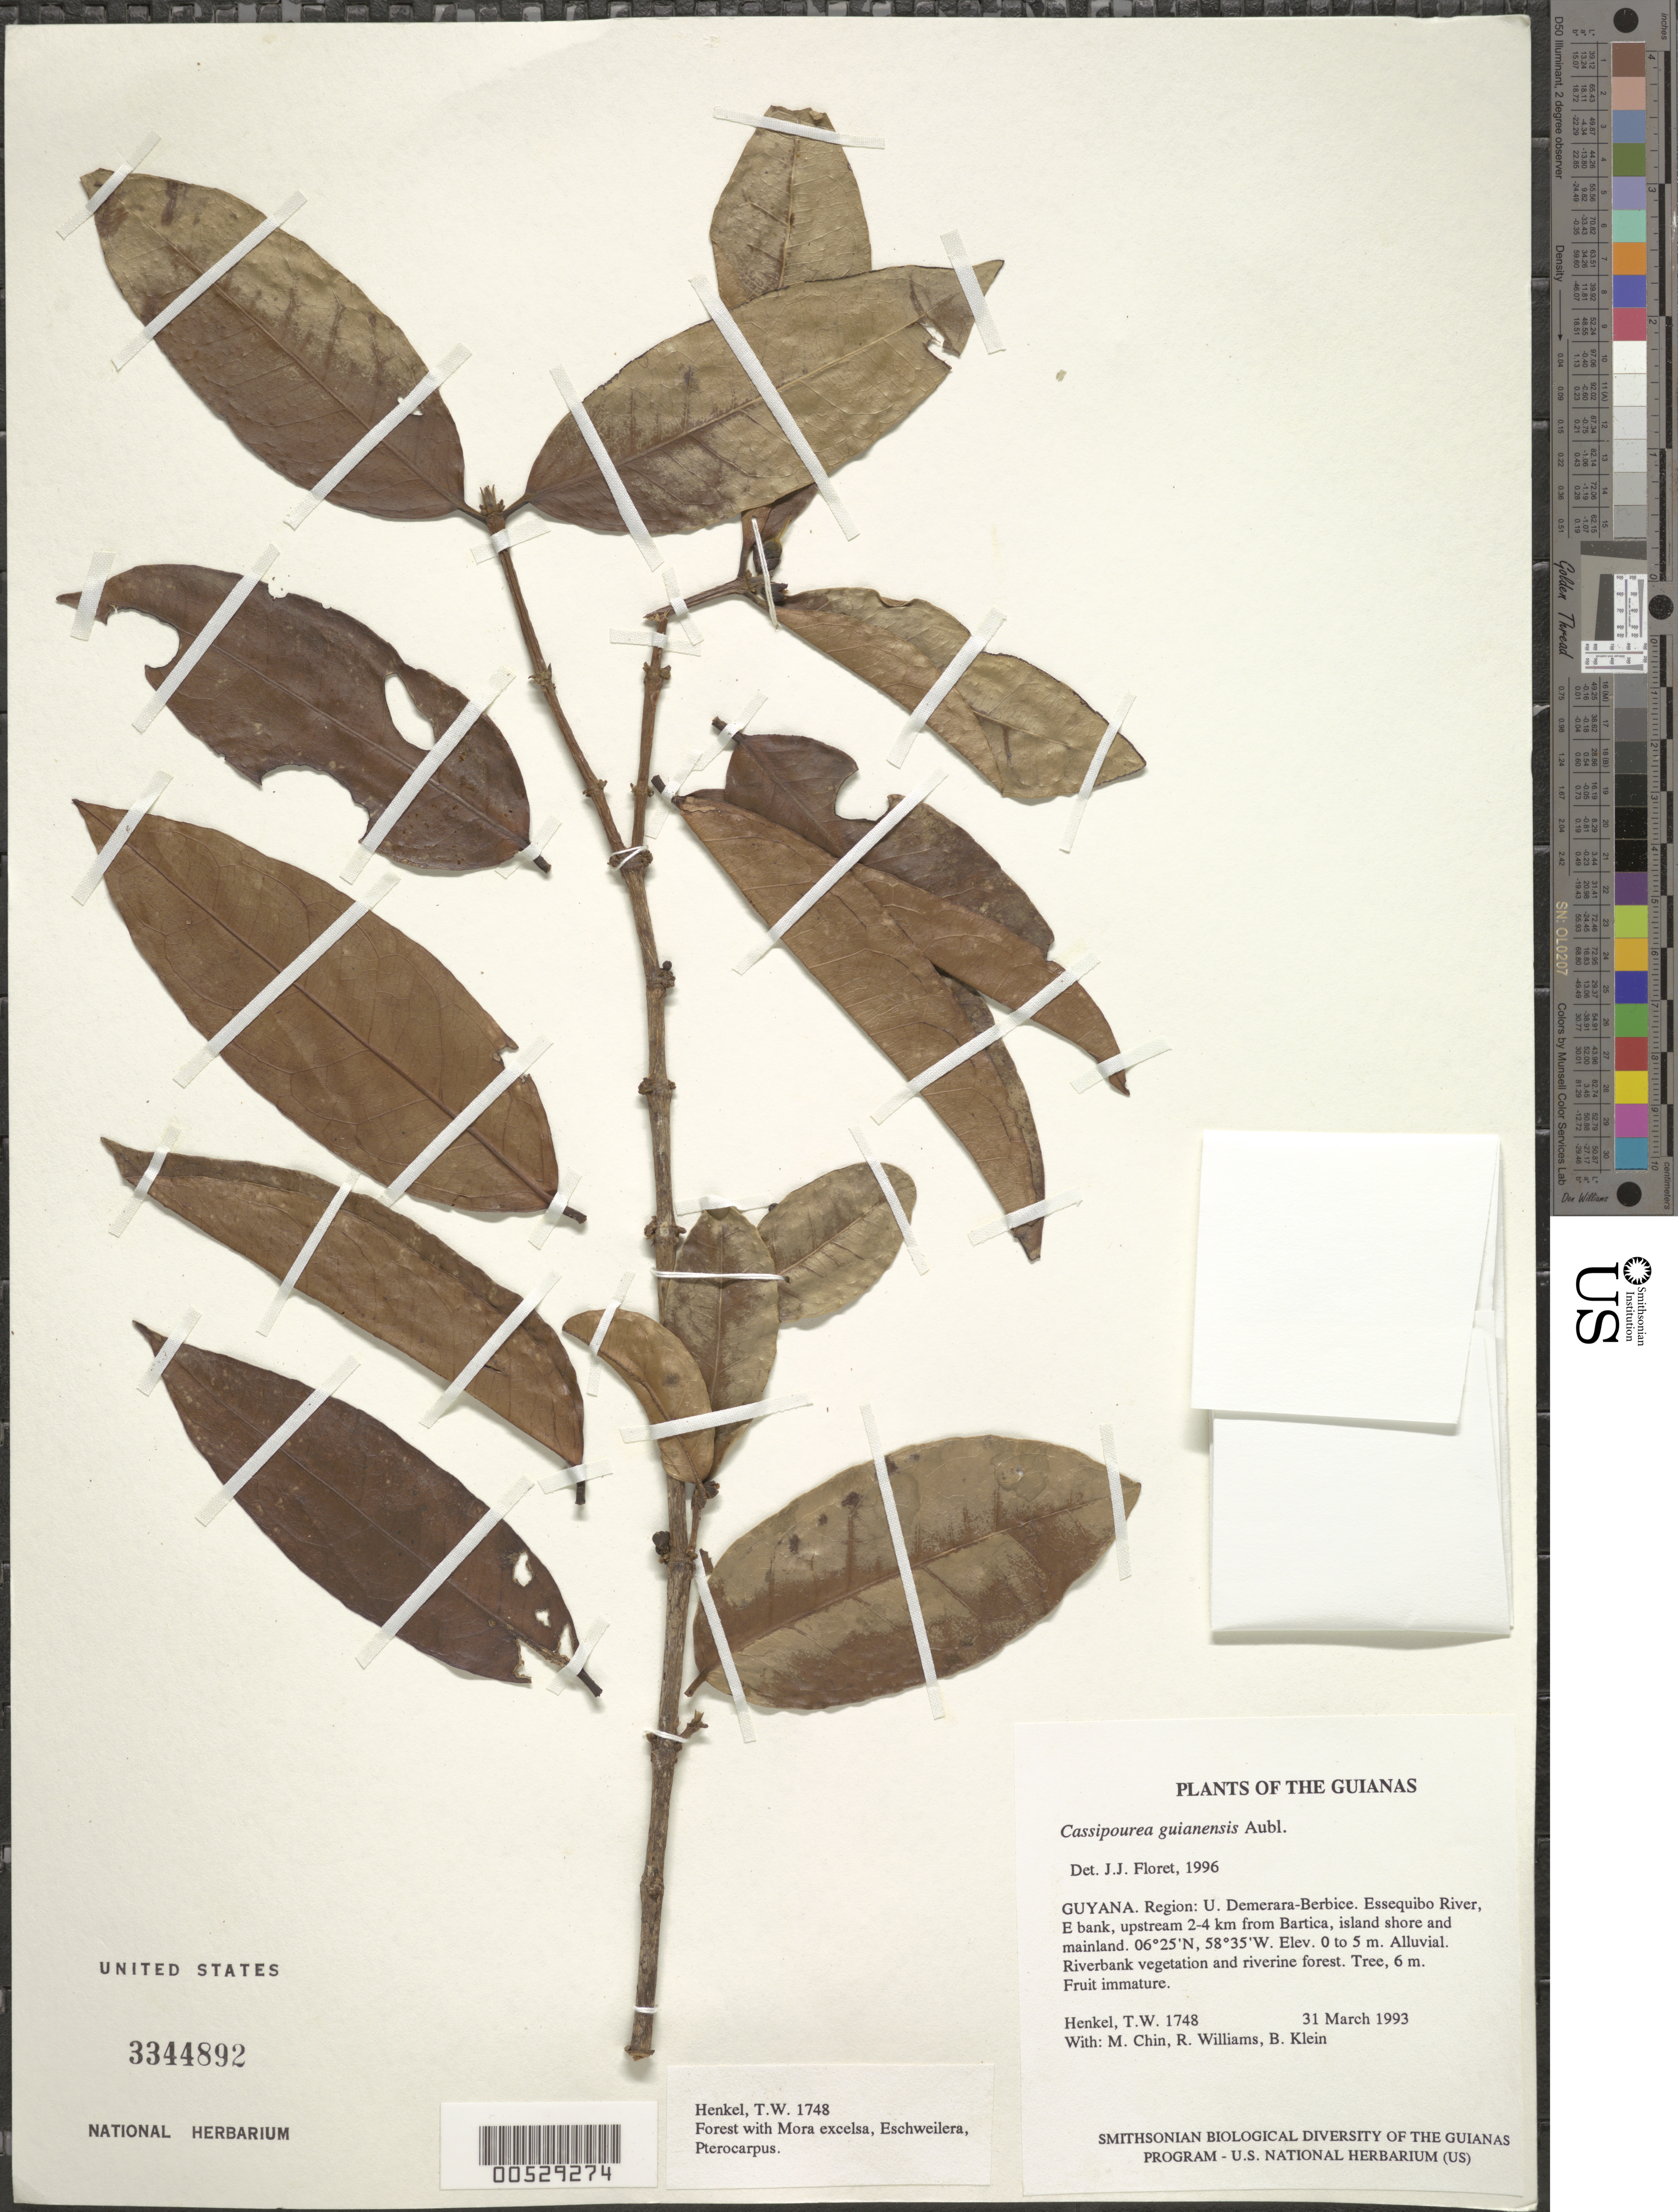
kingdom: Plantae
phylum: Tracheophyta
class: Magnoliopsida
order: Malpighiales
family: Rhizophoraceae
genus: Cassipourea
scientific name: Cassipourea guianensis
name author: Aubl.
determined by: Floret, J. J.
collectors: T. Henkel, M. Chin, R. Williams & B. Klein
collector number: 1748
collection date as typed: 31 March 1993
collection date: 1993-03-31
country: Guyana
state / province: U. Demerara-Berbice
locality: Essequibo River, E bank, upstream 2-4 km from Bartica, island shore and mainland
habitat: Alluvial. Riverbank vegetation and riverine forest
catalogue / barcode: US 3344892